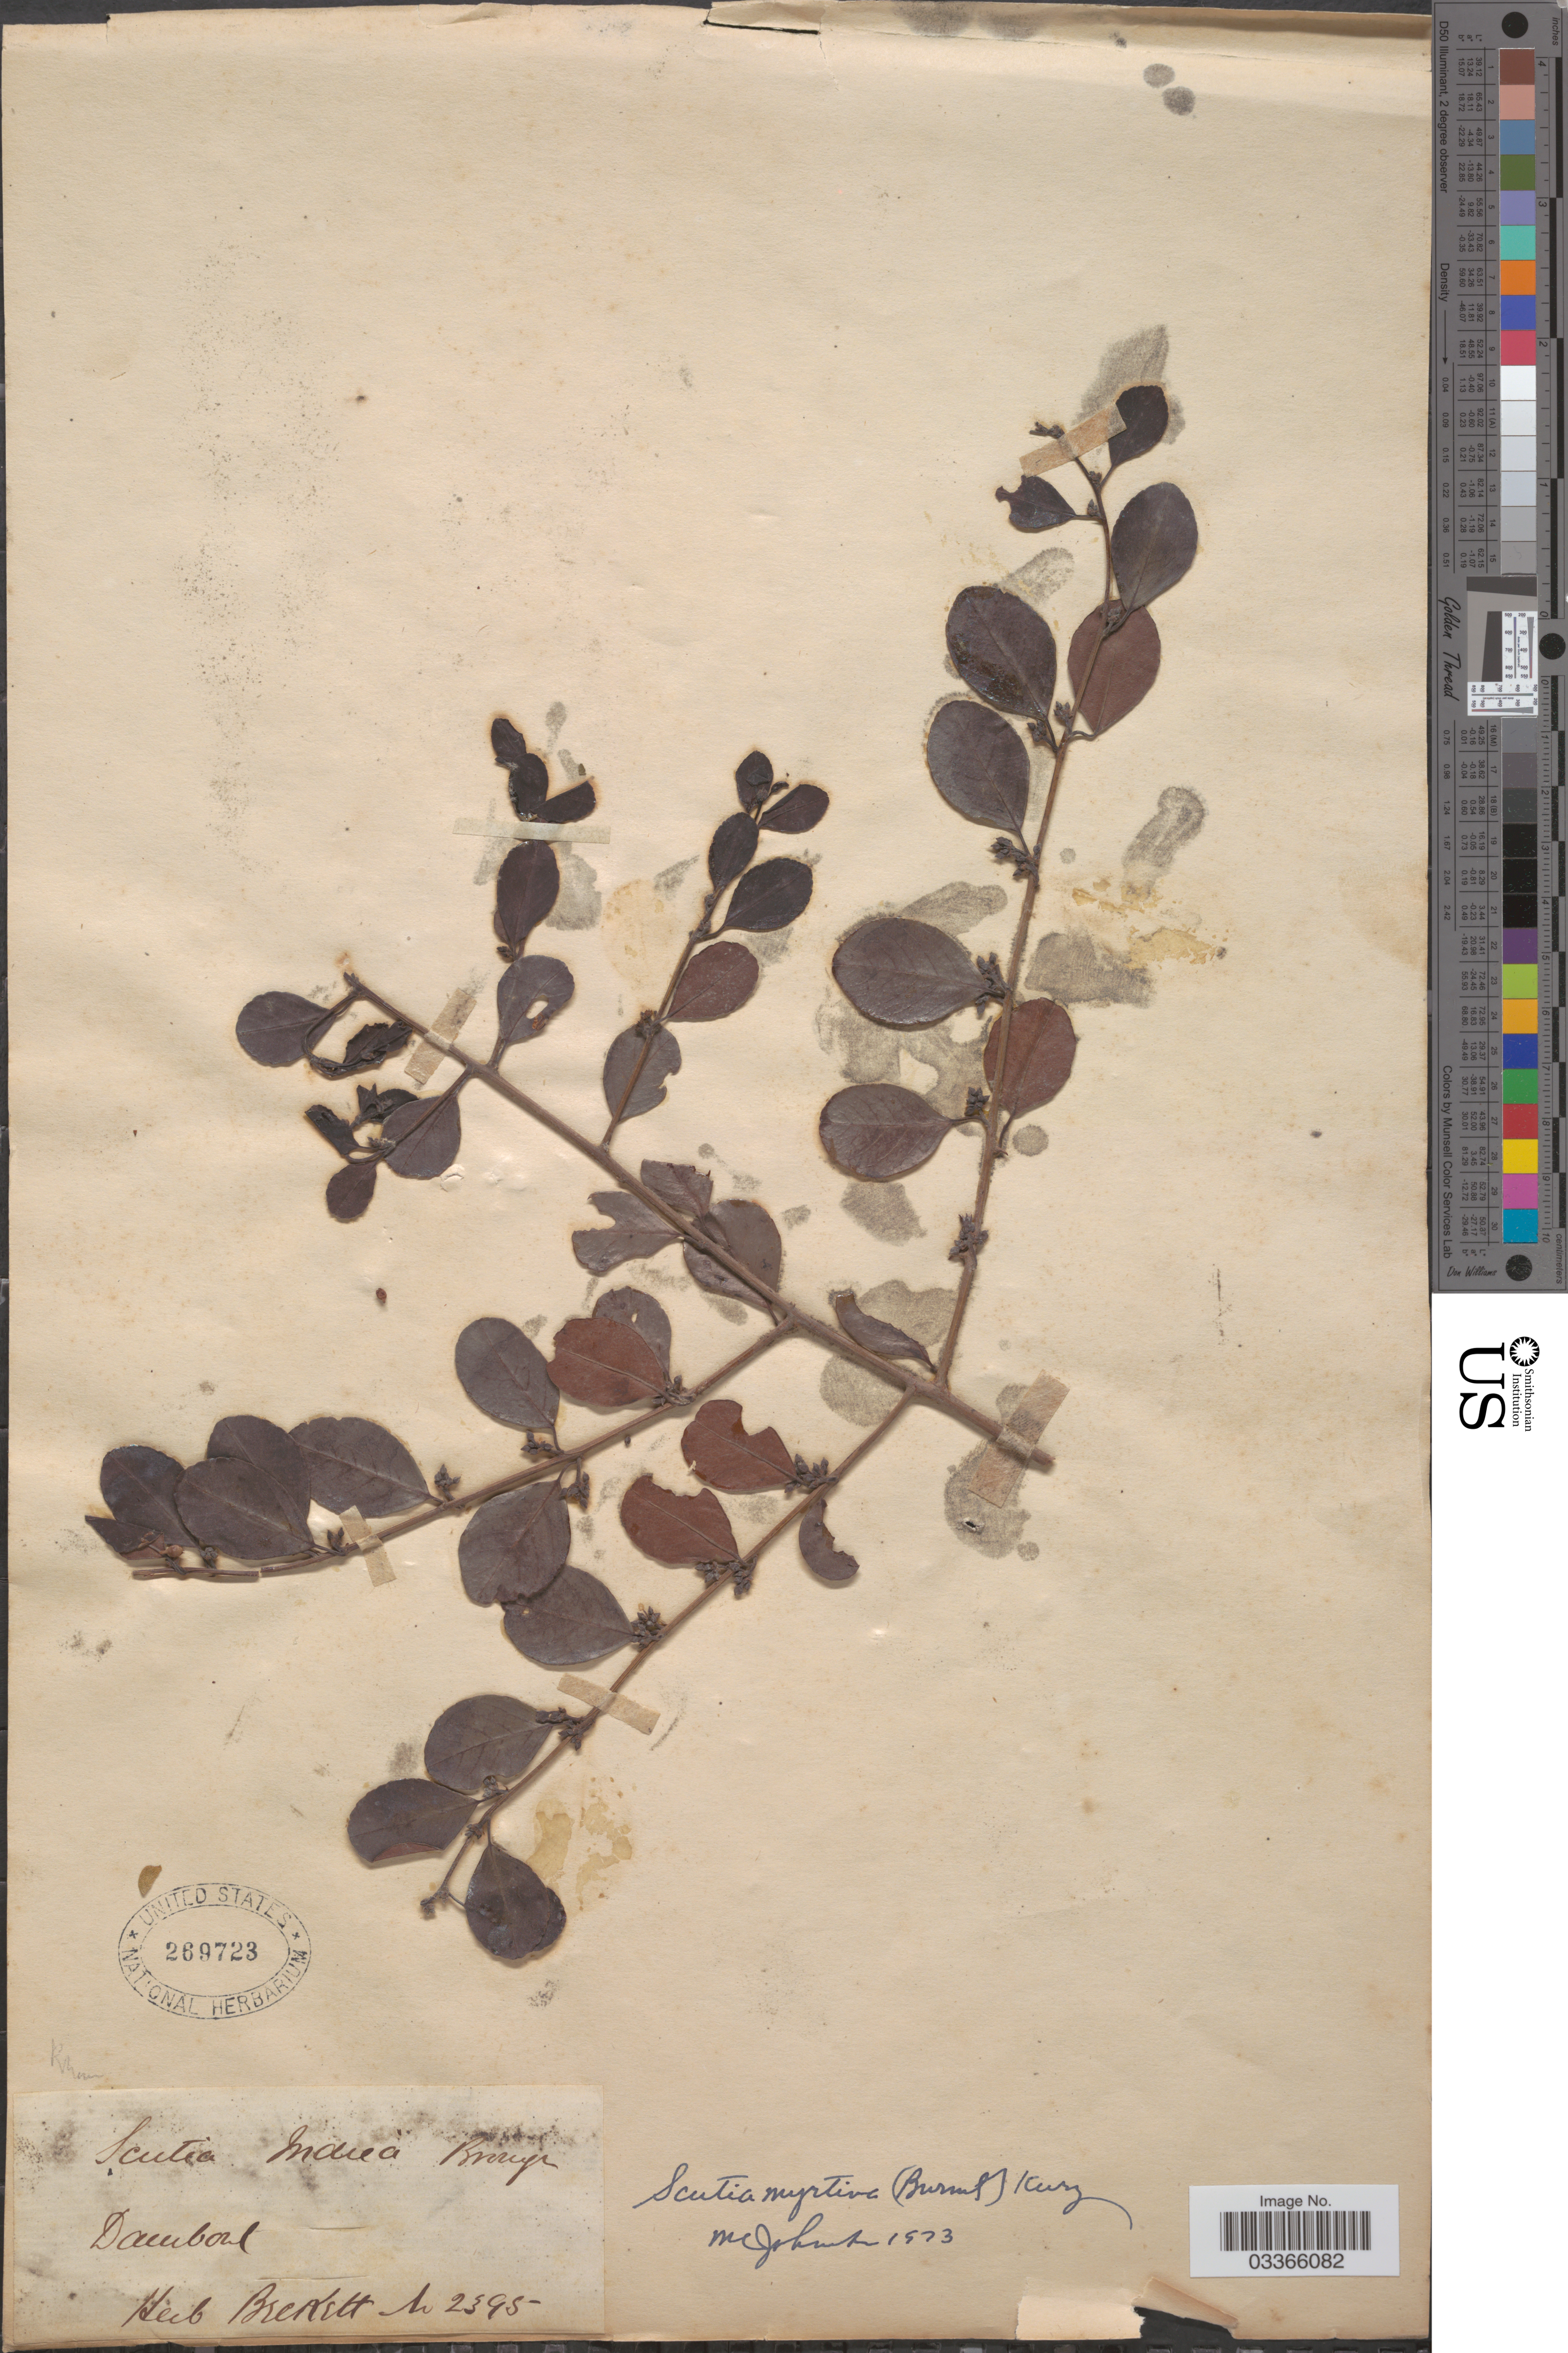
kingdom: Plantae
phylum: Tracheophyta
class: Magnoliopsida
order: Rosales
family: Rhamnaceae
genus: Scutia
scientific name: Scutia myrtina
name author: (Burm. f.) Kurz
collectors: Ex herb. Brekett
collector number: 2395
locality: Dambout [interpreted].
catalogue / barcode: US 269723